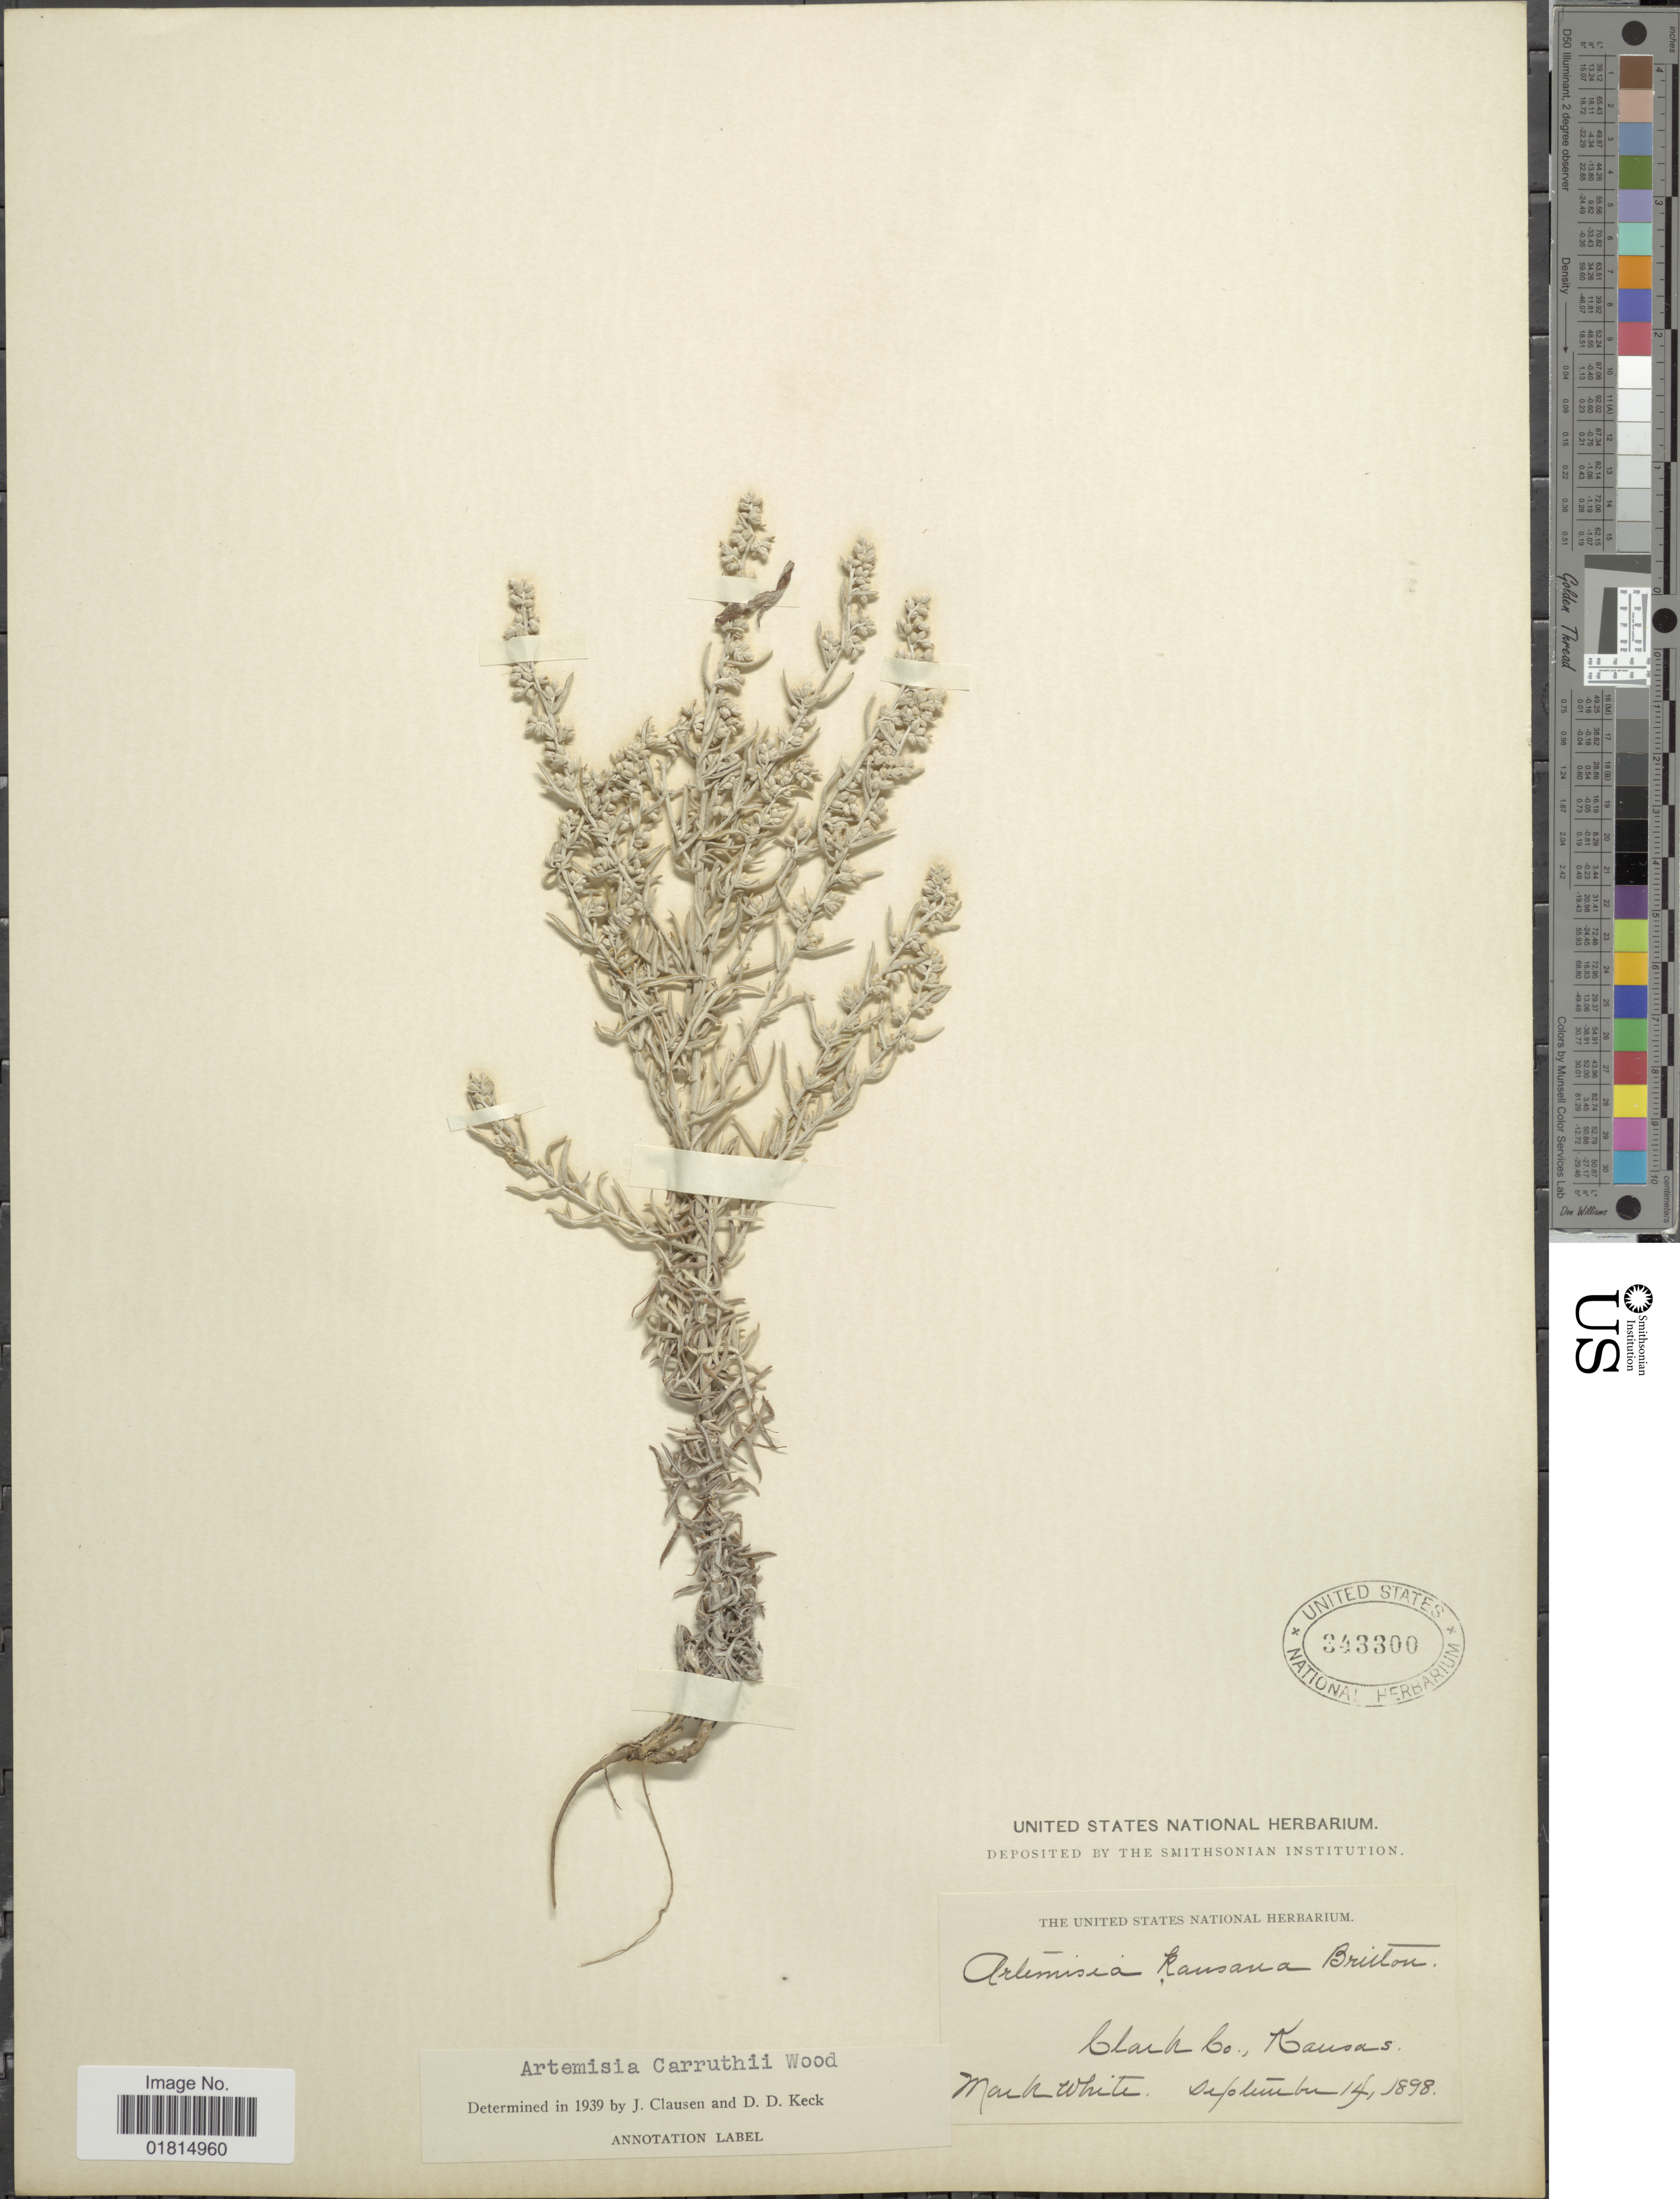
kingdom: Plantae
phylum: Tracheophyta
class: Magnoliopsida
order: Asterales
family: Asteraceae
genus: Artemisia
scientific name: Artemisia carruthii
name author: Alph. Wood ex Carruth.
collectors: M. White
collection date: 1898-09-14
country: United States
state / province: Kansas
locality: Clark Co., Kansas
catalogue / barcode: US 343300